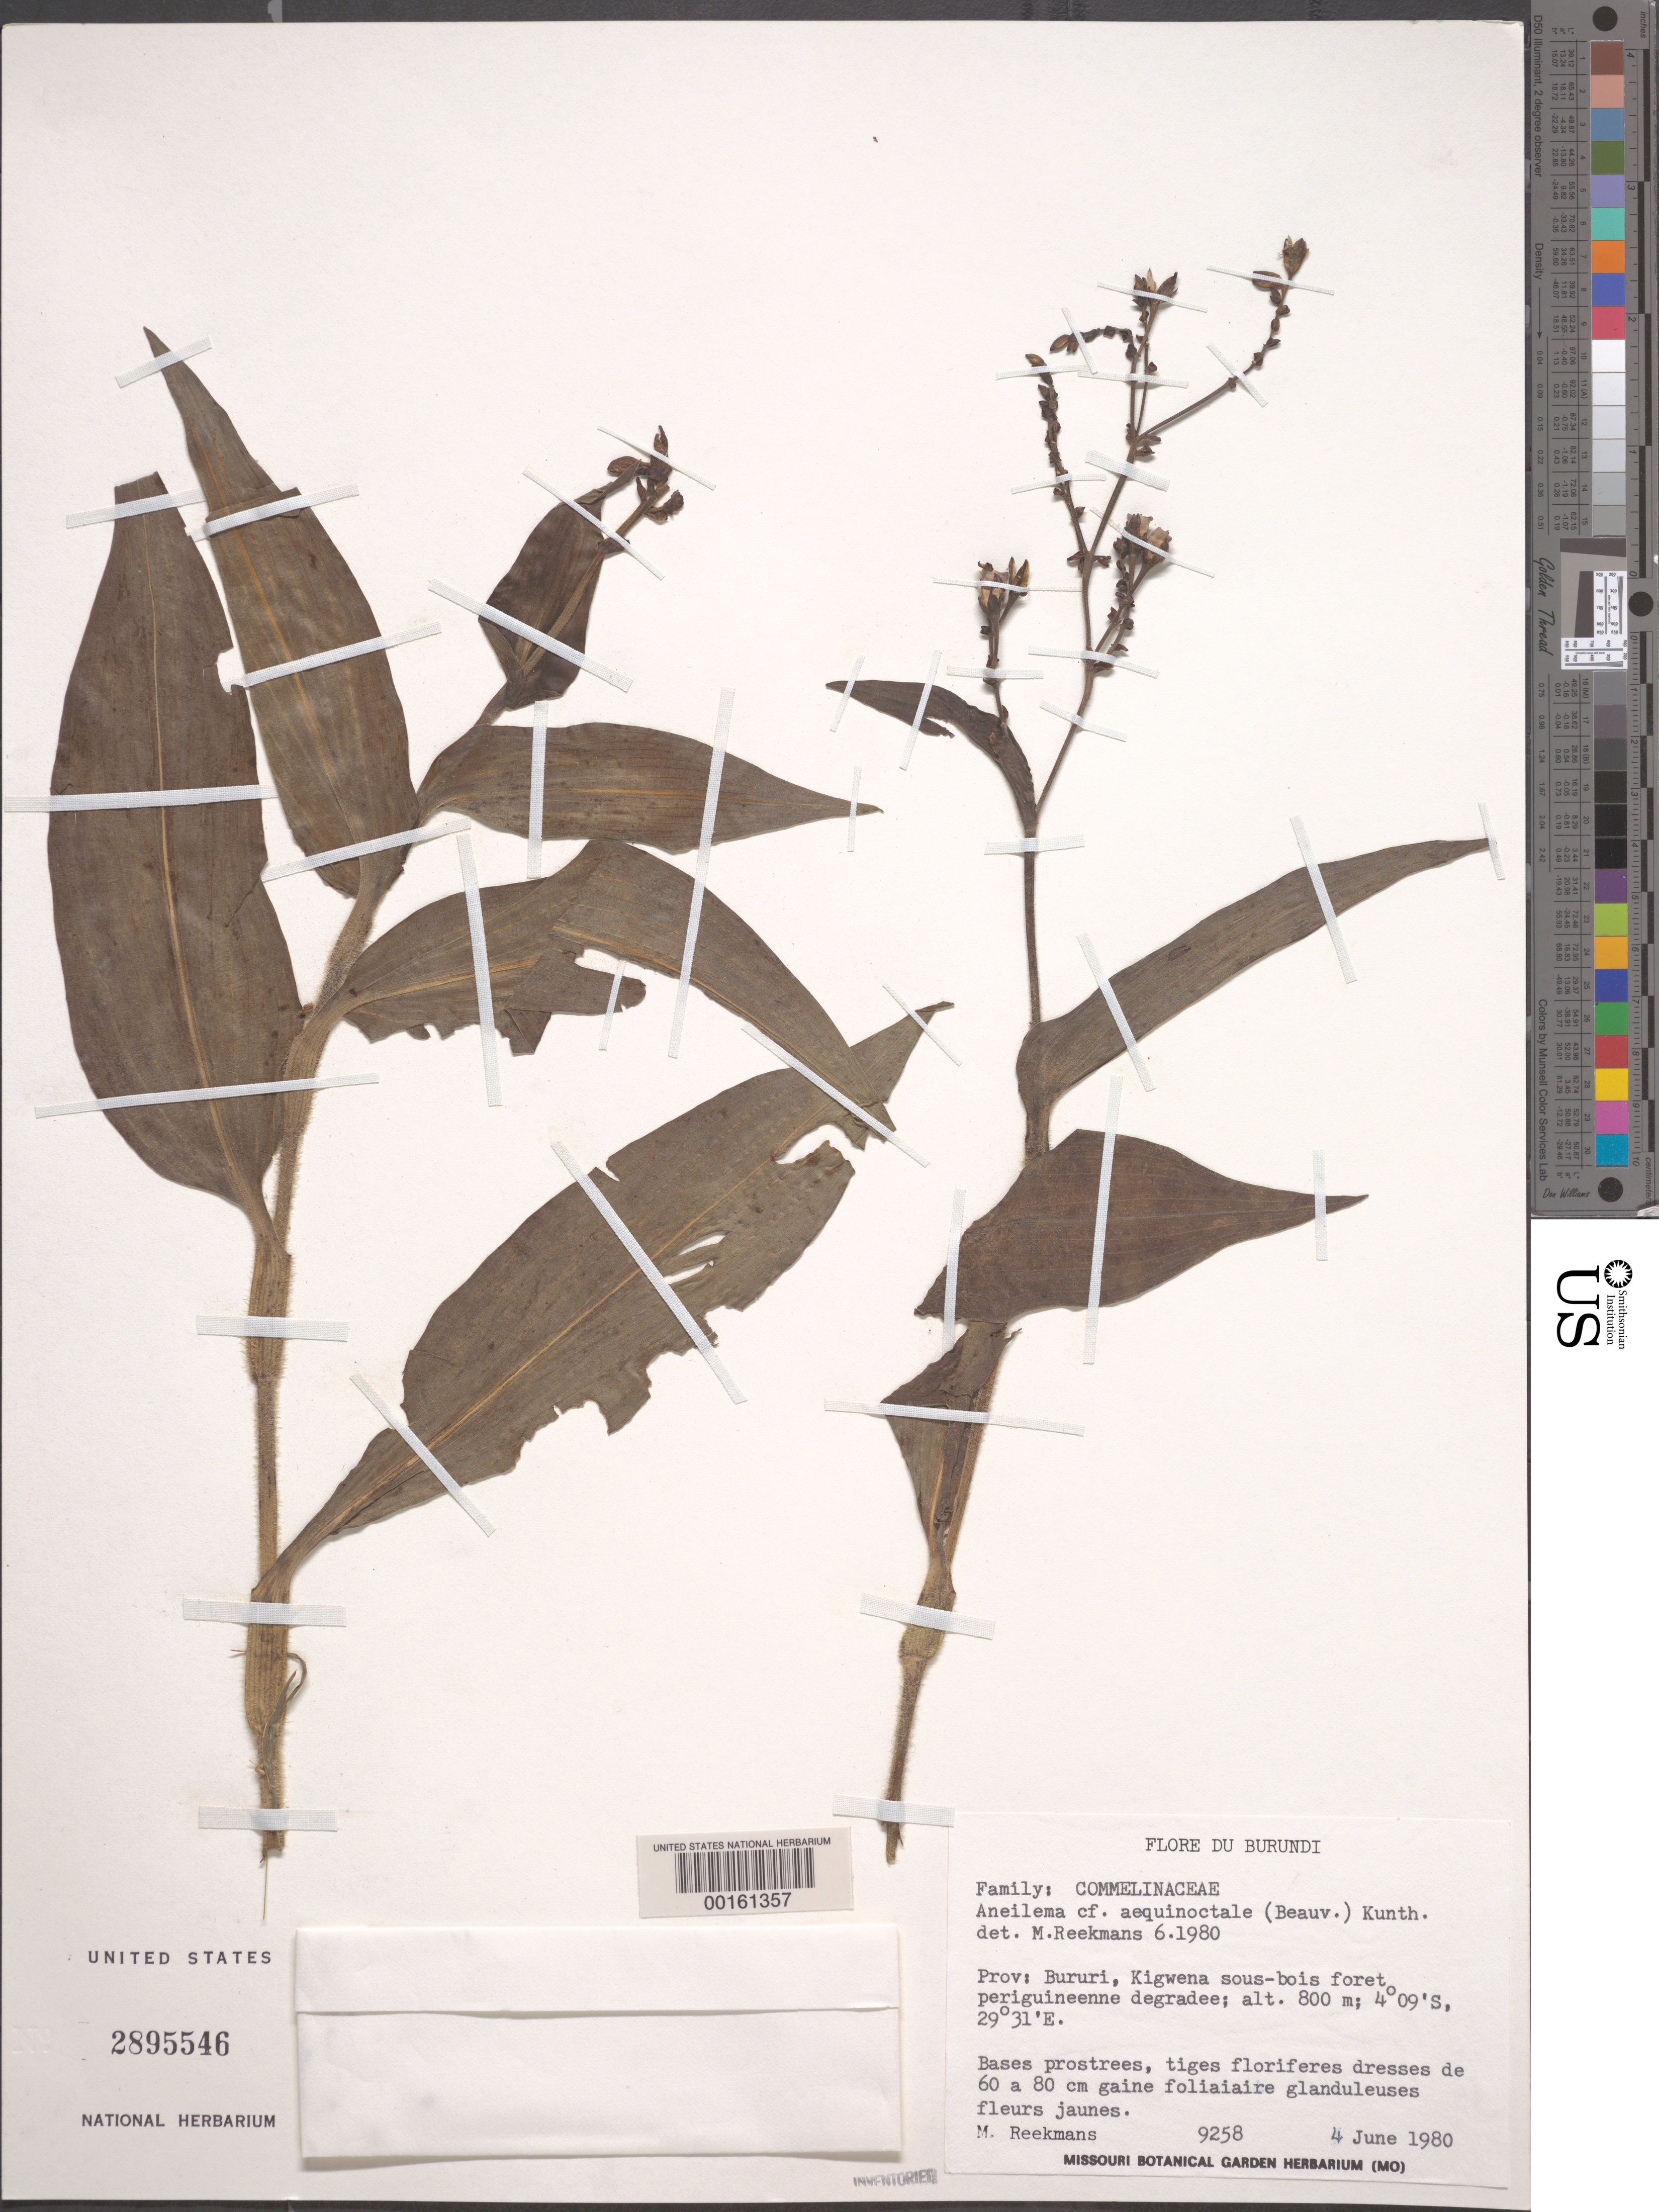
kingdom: Plantae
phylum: Tracheophyta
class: Liliopsida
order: Commelinales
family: Commelinaceae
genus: Aneilema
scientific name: Aneilema aequinoctiale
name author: (P. Beauv.) Loudon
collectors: M. Reekmans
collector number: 9258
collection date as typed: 04 Jun 1980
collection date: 1980-06-04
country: Burundi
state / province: Bururi / Muyinga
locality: Kigwena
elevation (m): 800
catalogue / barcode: US 2895546